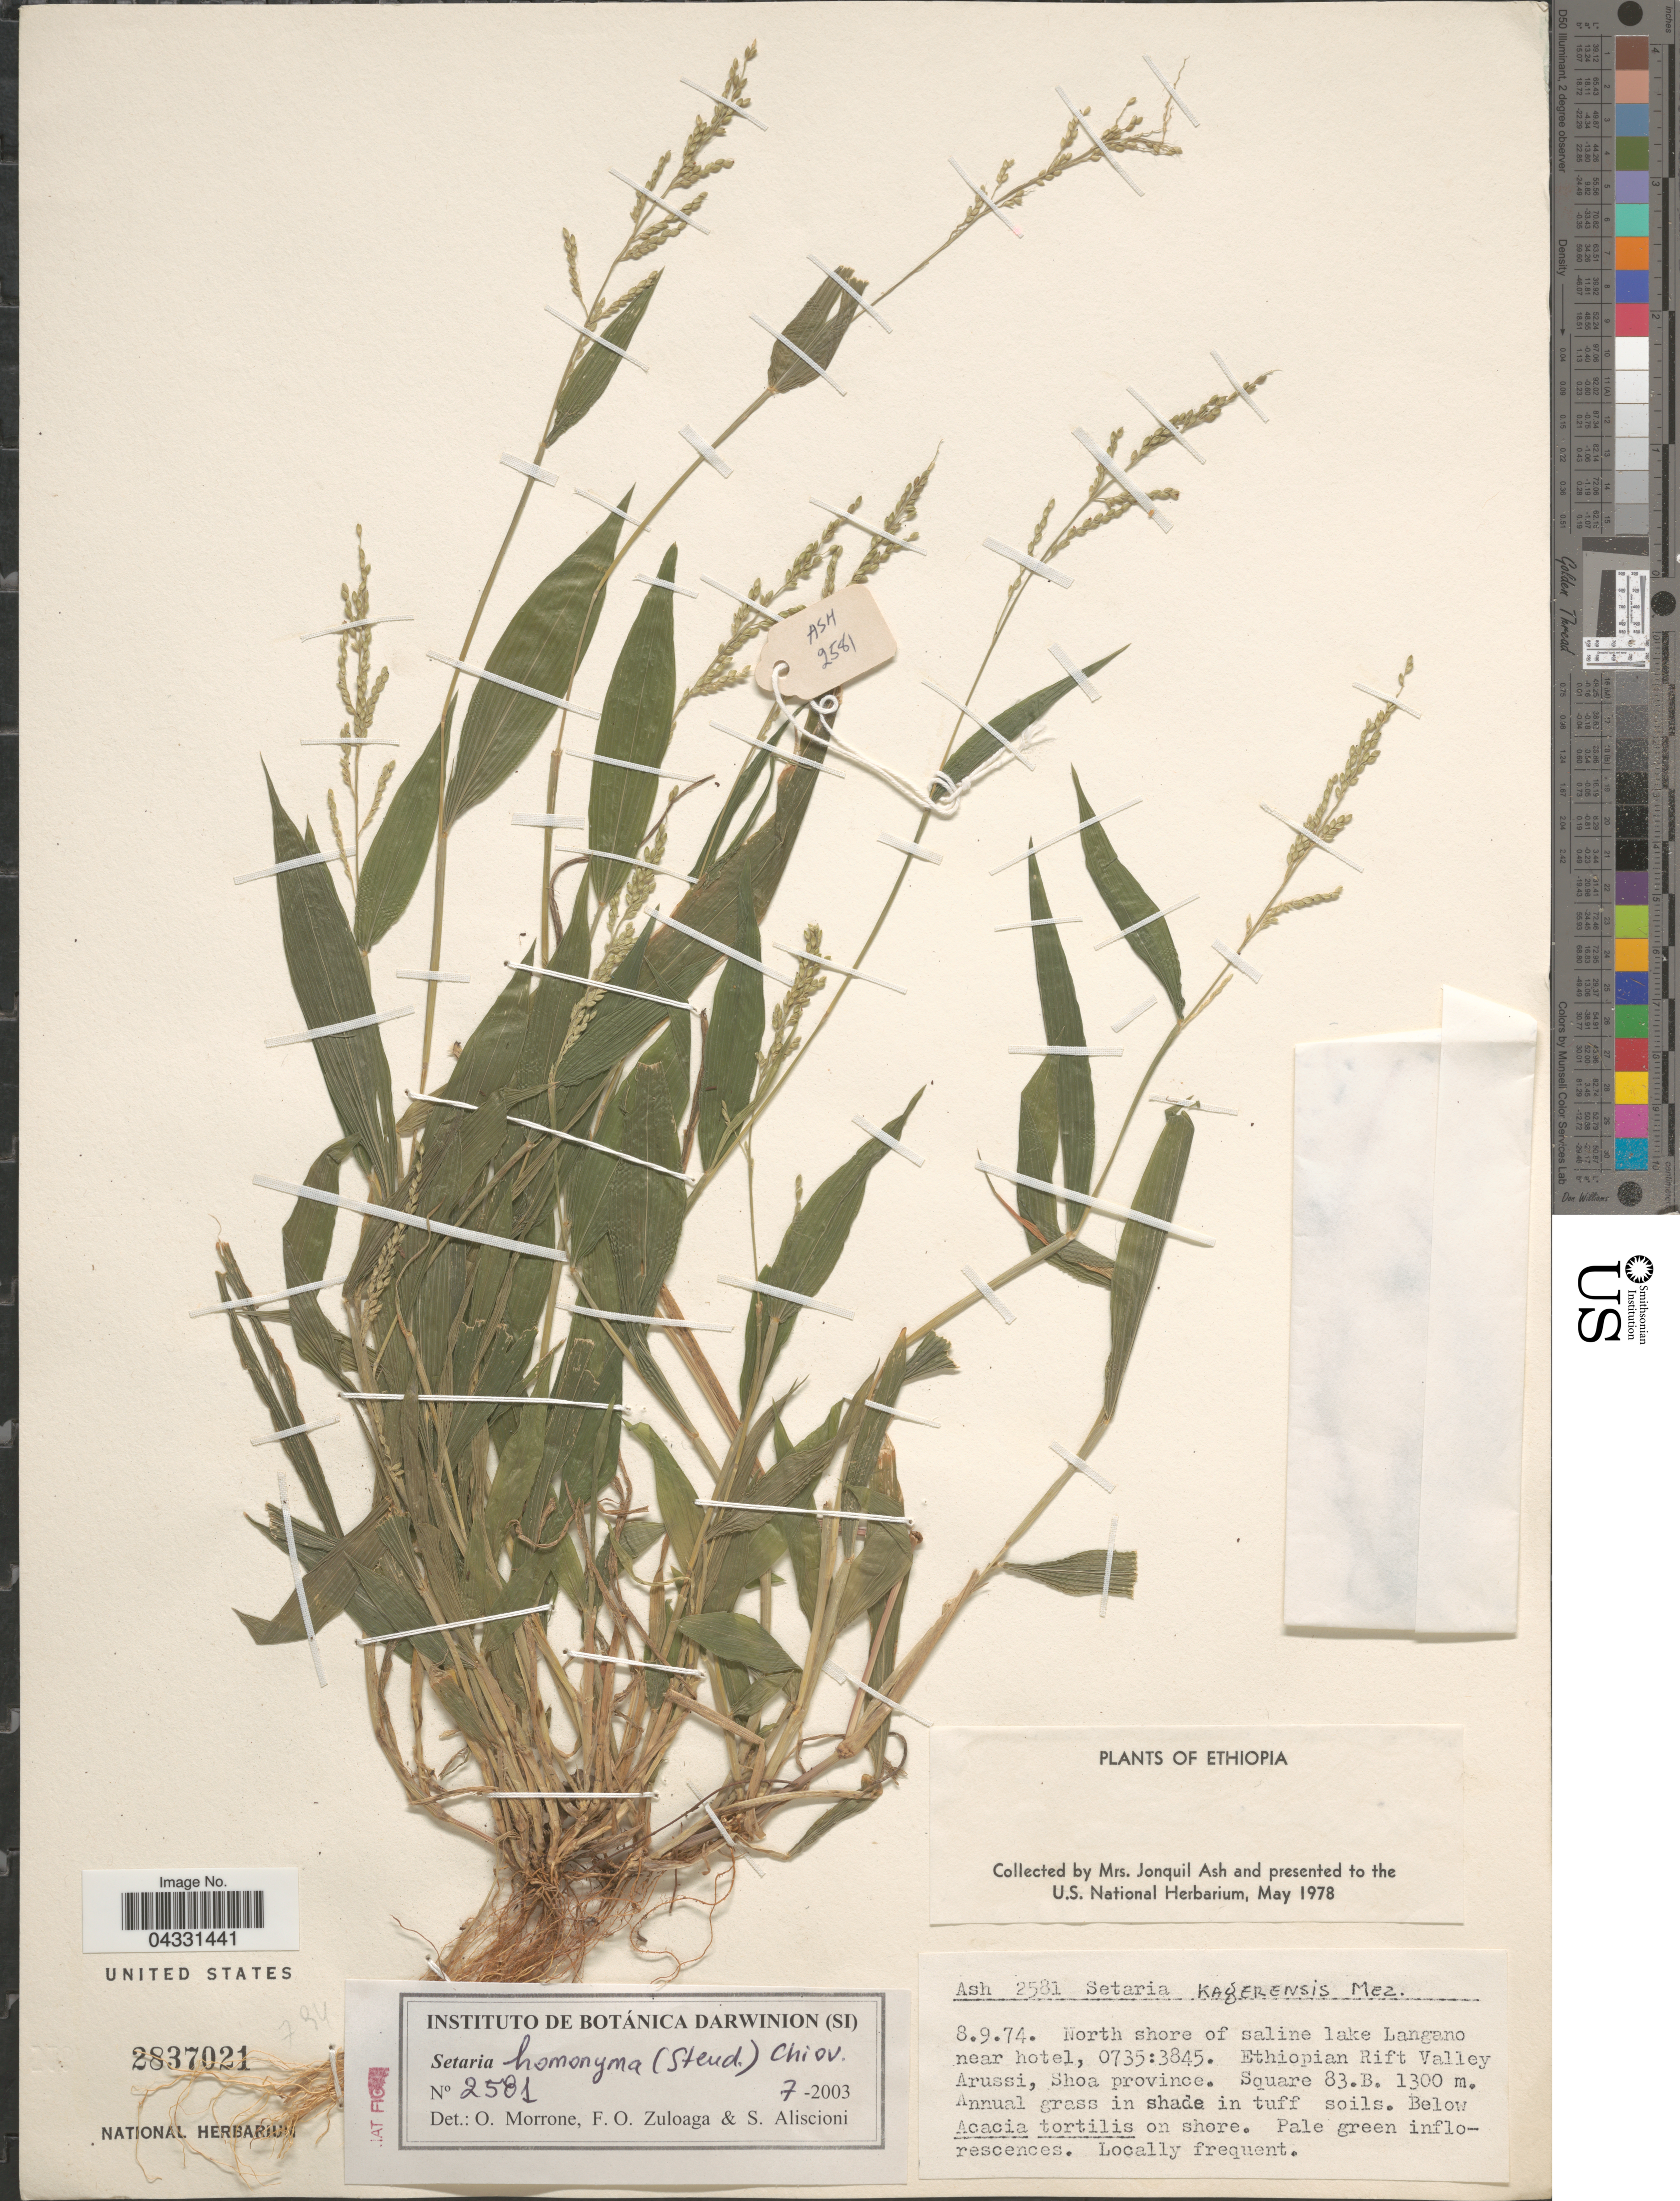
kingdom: Plantae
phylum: Tracheophyta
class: Liliopsida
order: Poales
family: Poaceae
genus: Setaria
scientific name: Setaria homonyma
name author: (Steud.) Chiov.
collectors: J. Ash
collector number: Ash 2581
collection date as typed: Transcribed d/m/y: 8/9/74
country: Ethiopia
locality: North shore of saline lake Langano near hotel. 0735:3845. Ethiopian Rift Valley Arussi, Shoa province. Square 83.B.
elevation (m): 1300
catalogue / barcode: US 2837021